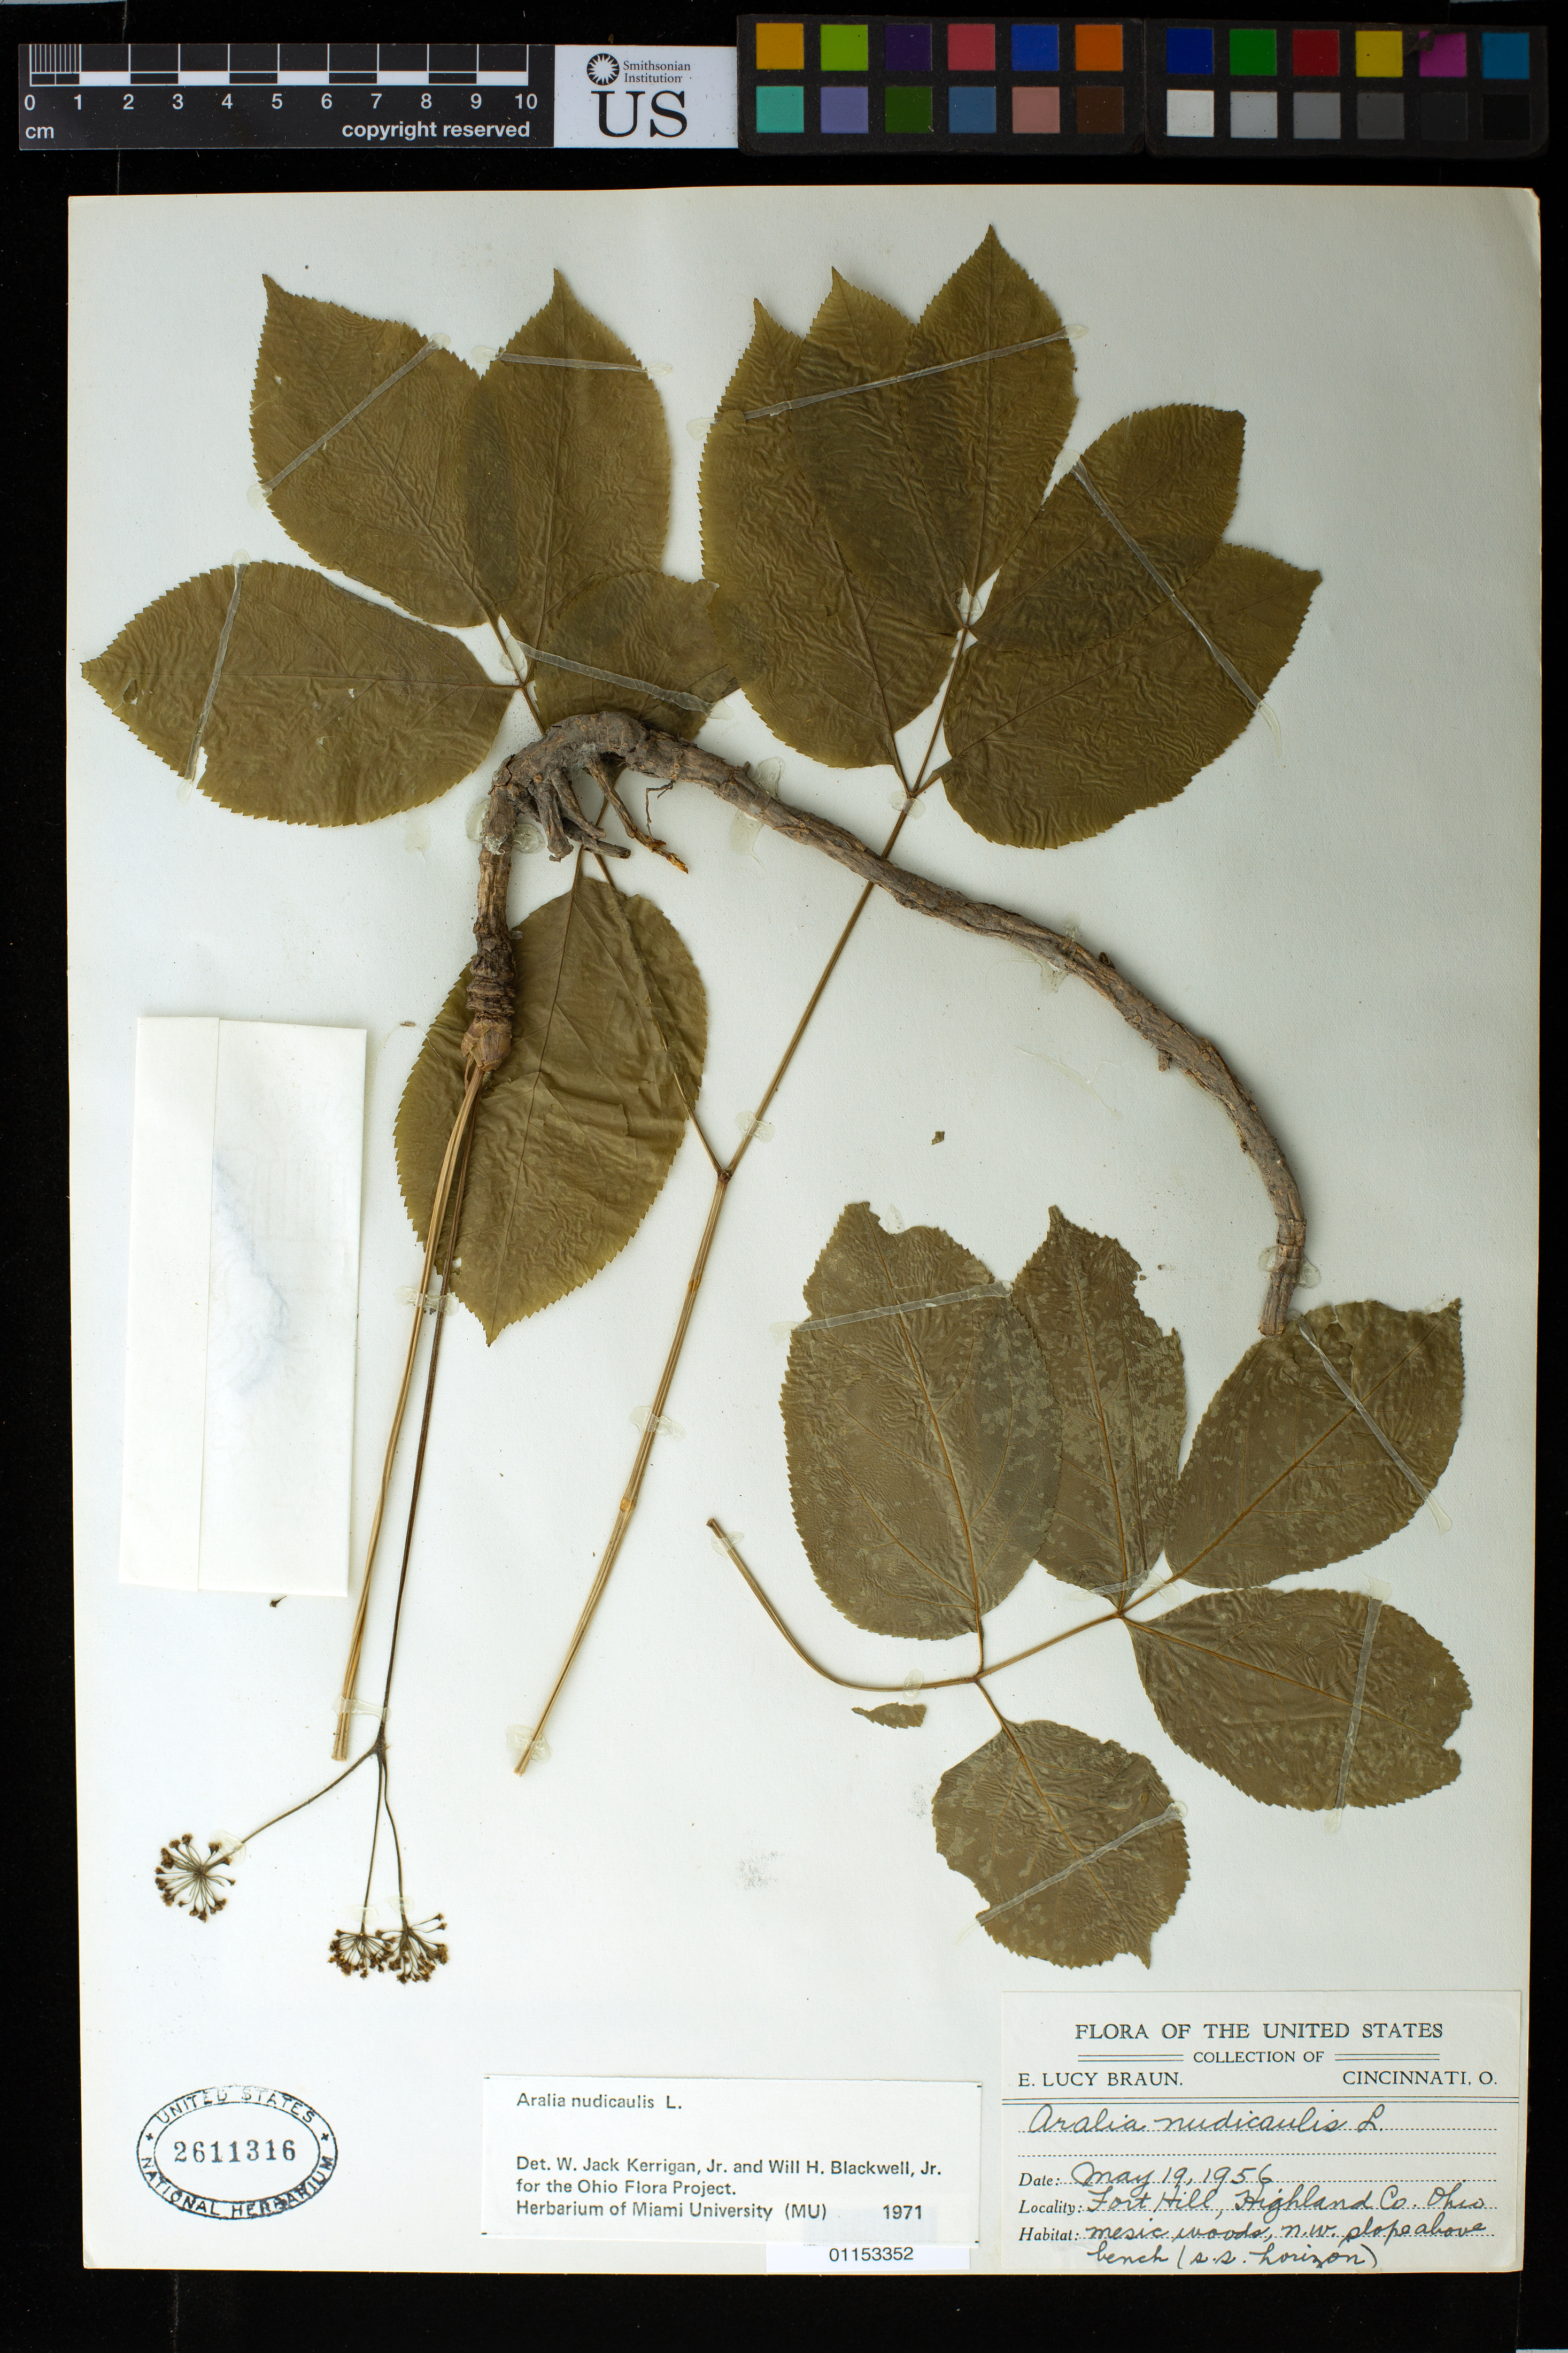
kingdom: Plantae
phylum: Tracheophyta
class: Magnoliopsida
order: Apiales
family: Araliaceae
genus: Aralia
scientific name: Aralia nudicaulis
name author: L.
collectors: E. L. Braun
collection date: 1956-05-19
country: United States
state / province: Ohio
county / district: Highland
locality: Fort Hill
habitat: Mesic woods, n.w. slope above bench (s.s. horizon).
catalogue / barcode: US 2611316